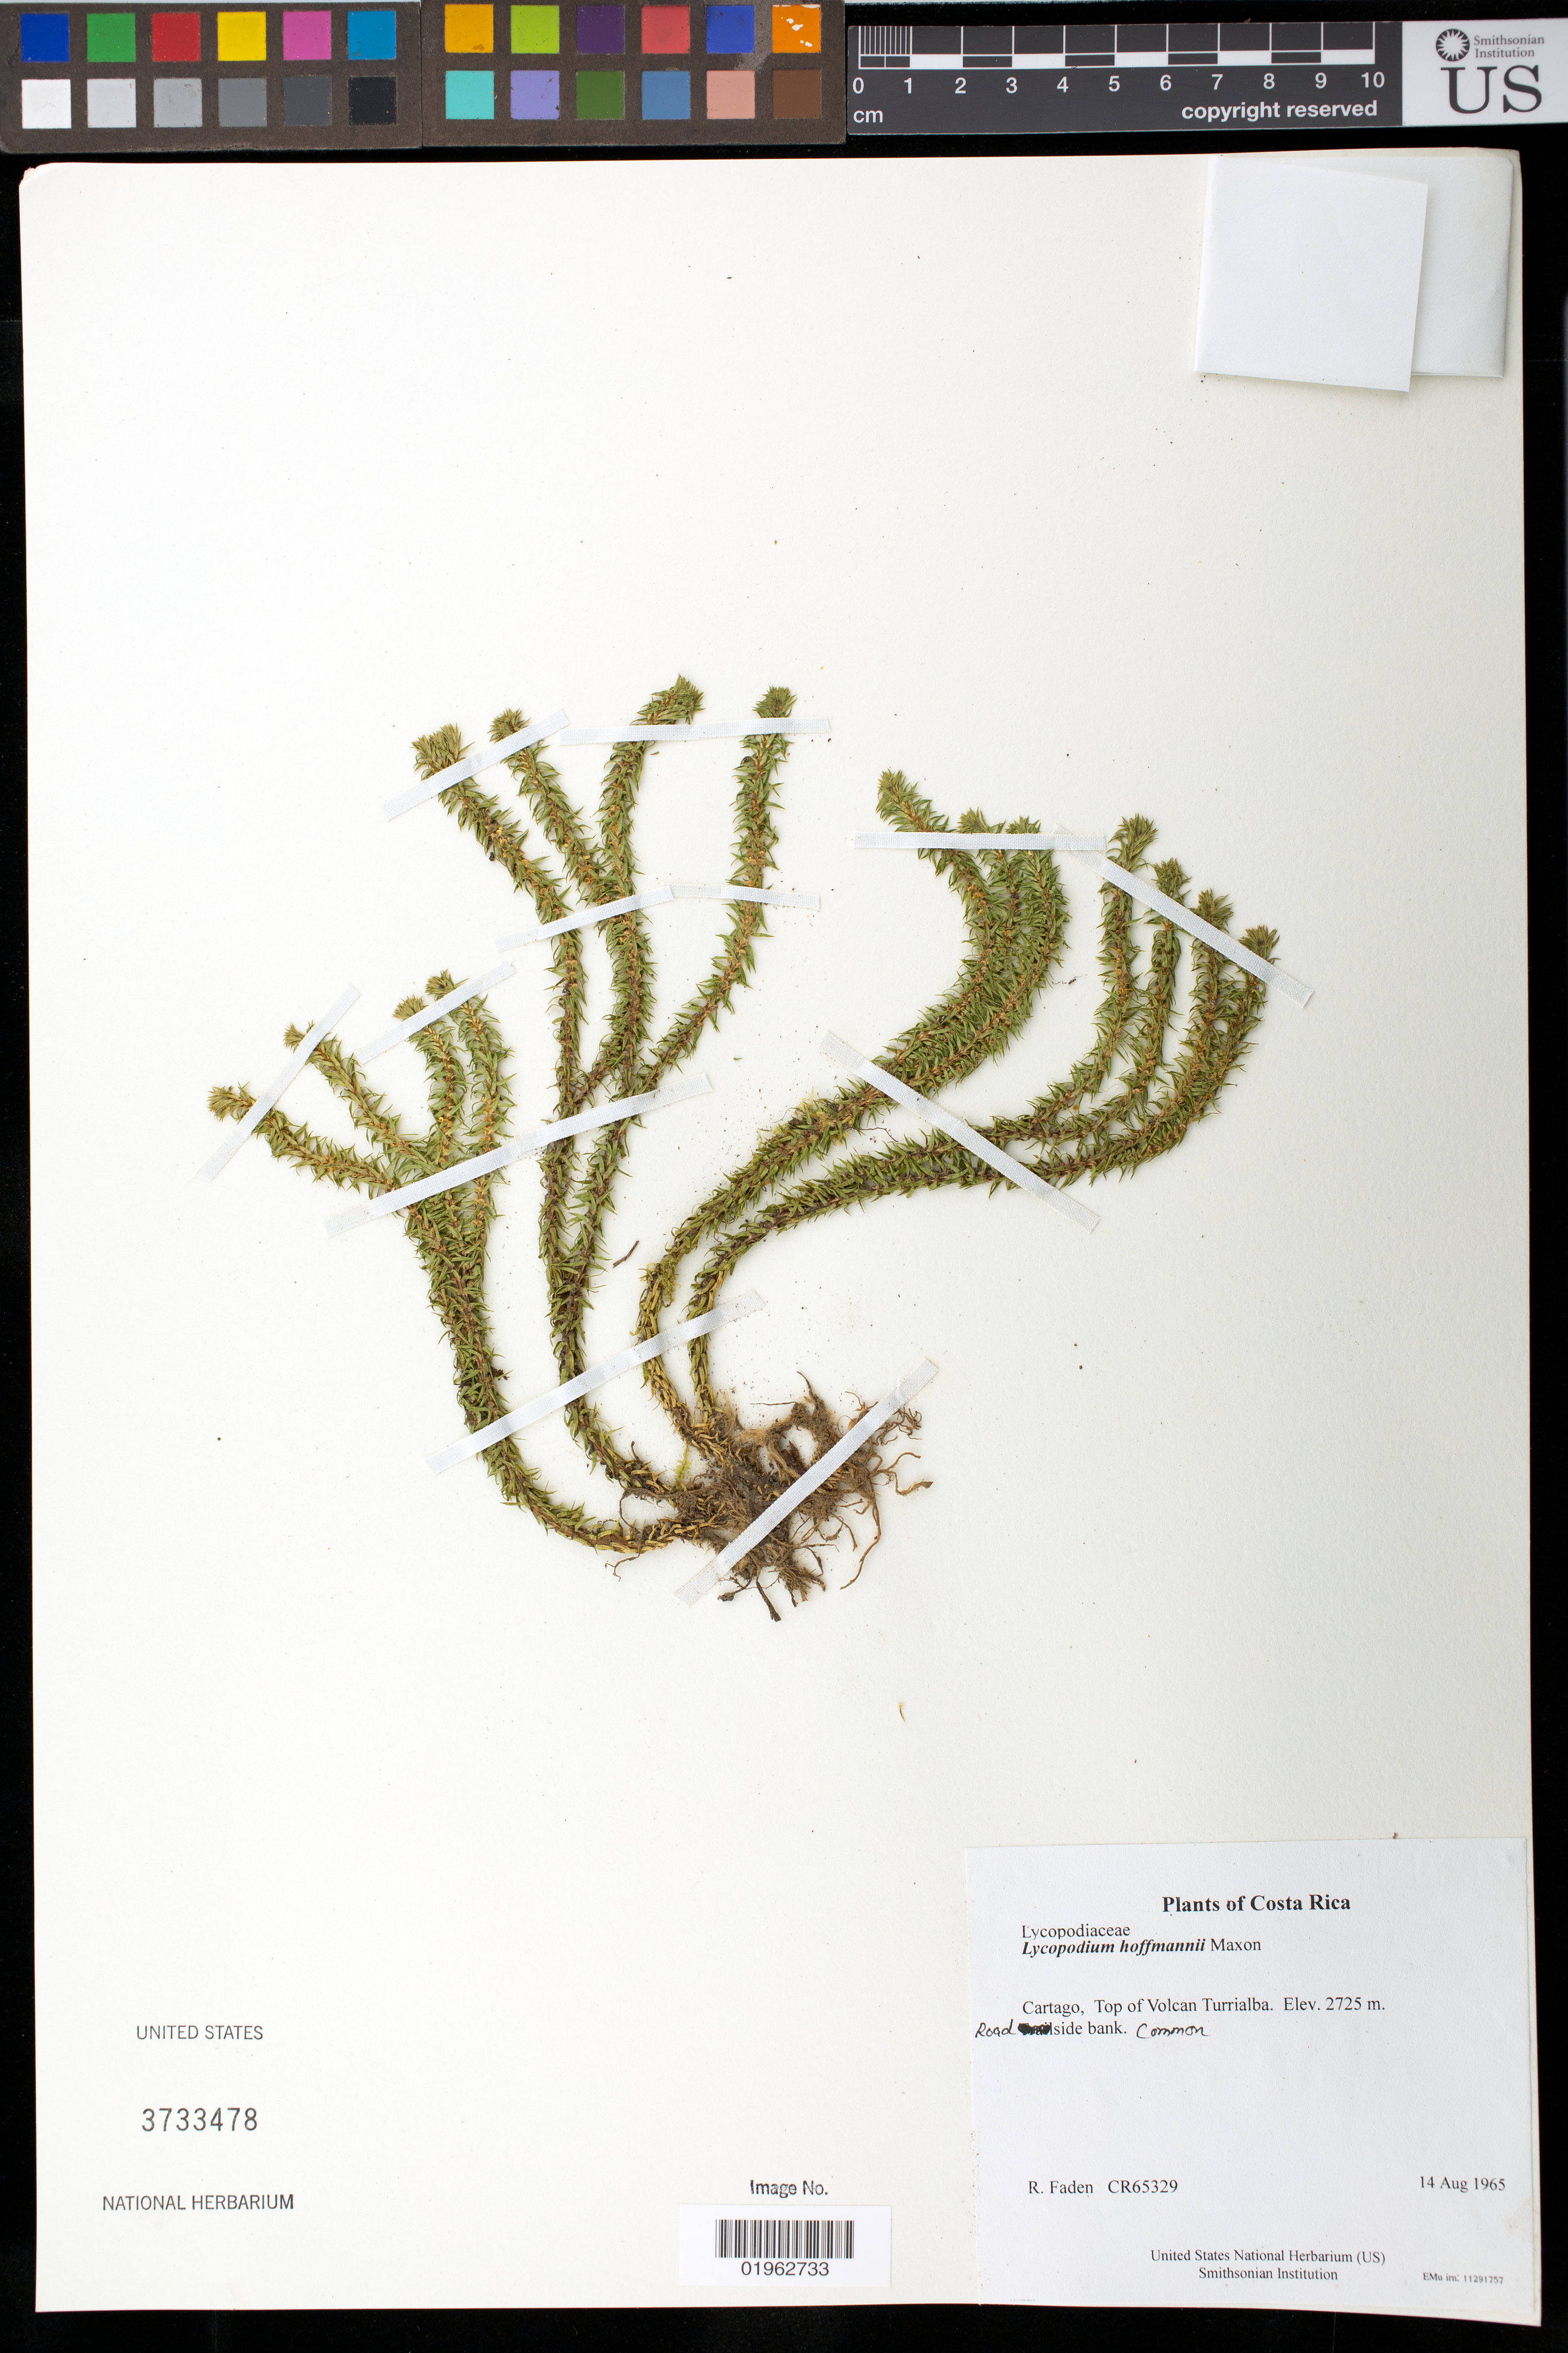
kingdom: Plantae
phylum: Tracheophyta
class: Lycopodiopsida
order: Lycopodiales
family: Lycopodiaceae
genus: Phlegmariurus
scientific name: Phlegmariurus hoffmannii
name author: (Maxon) B. Øllg.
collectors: R. B. Faden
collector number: CR65329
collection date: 1965-08-14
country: Costa Rica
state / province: Cartago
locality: Top of Volcan Turrialba.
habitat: Roadside bank. Common.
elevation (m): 2725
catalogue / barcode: US 3733478